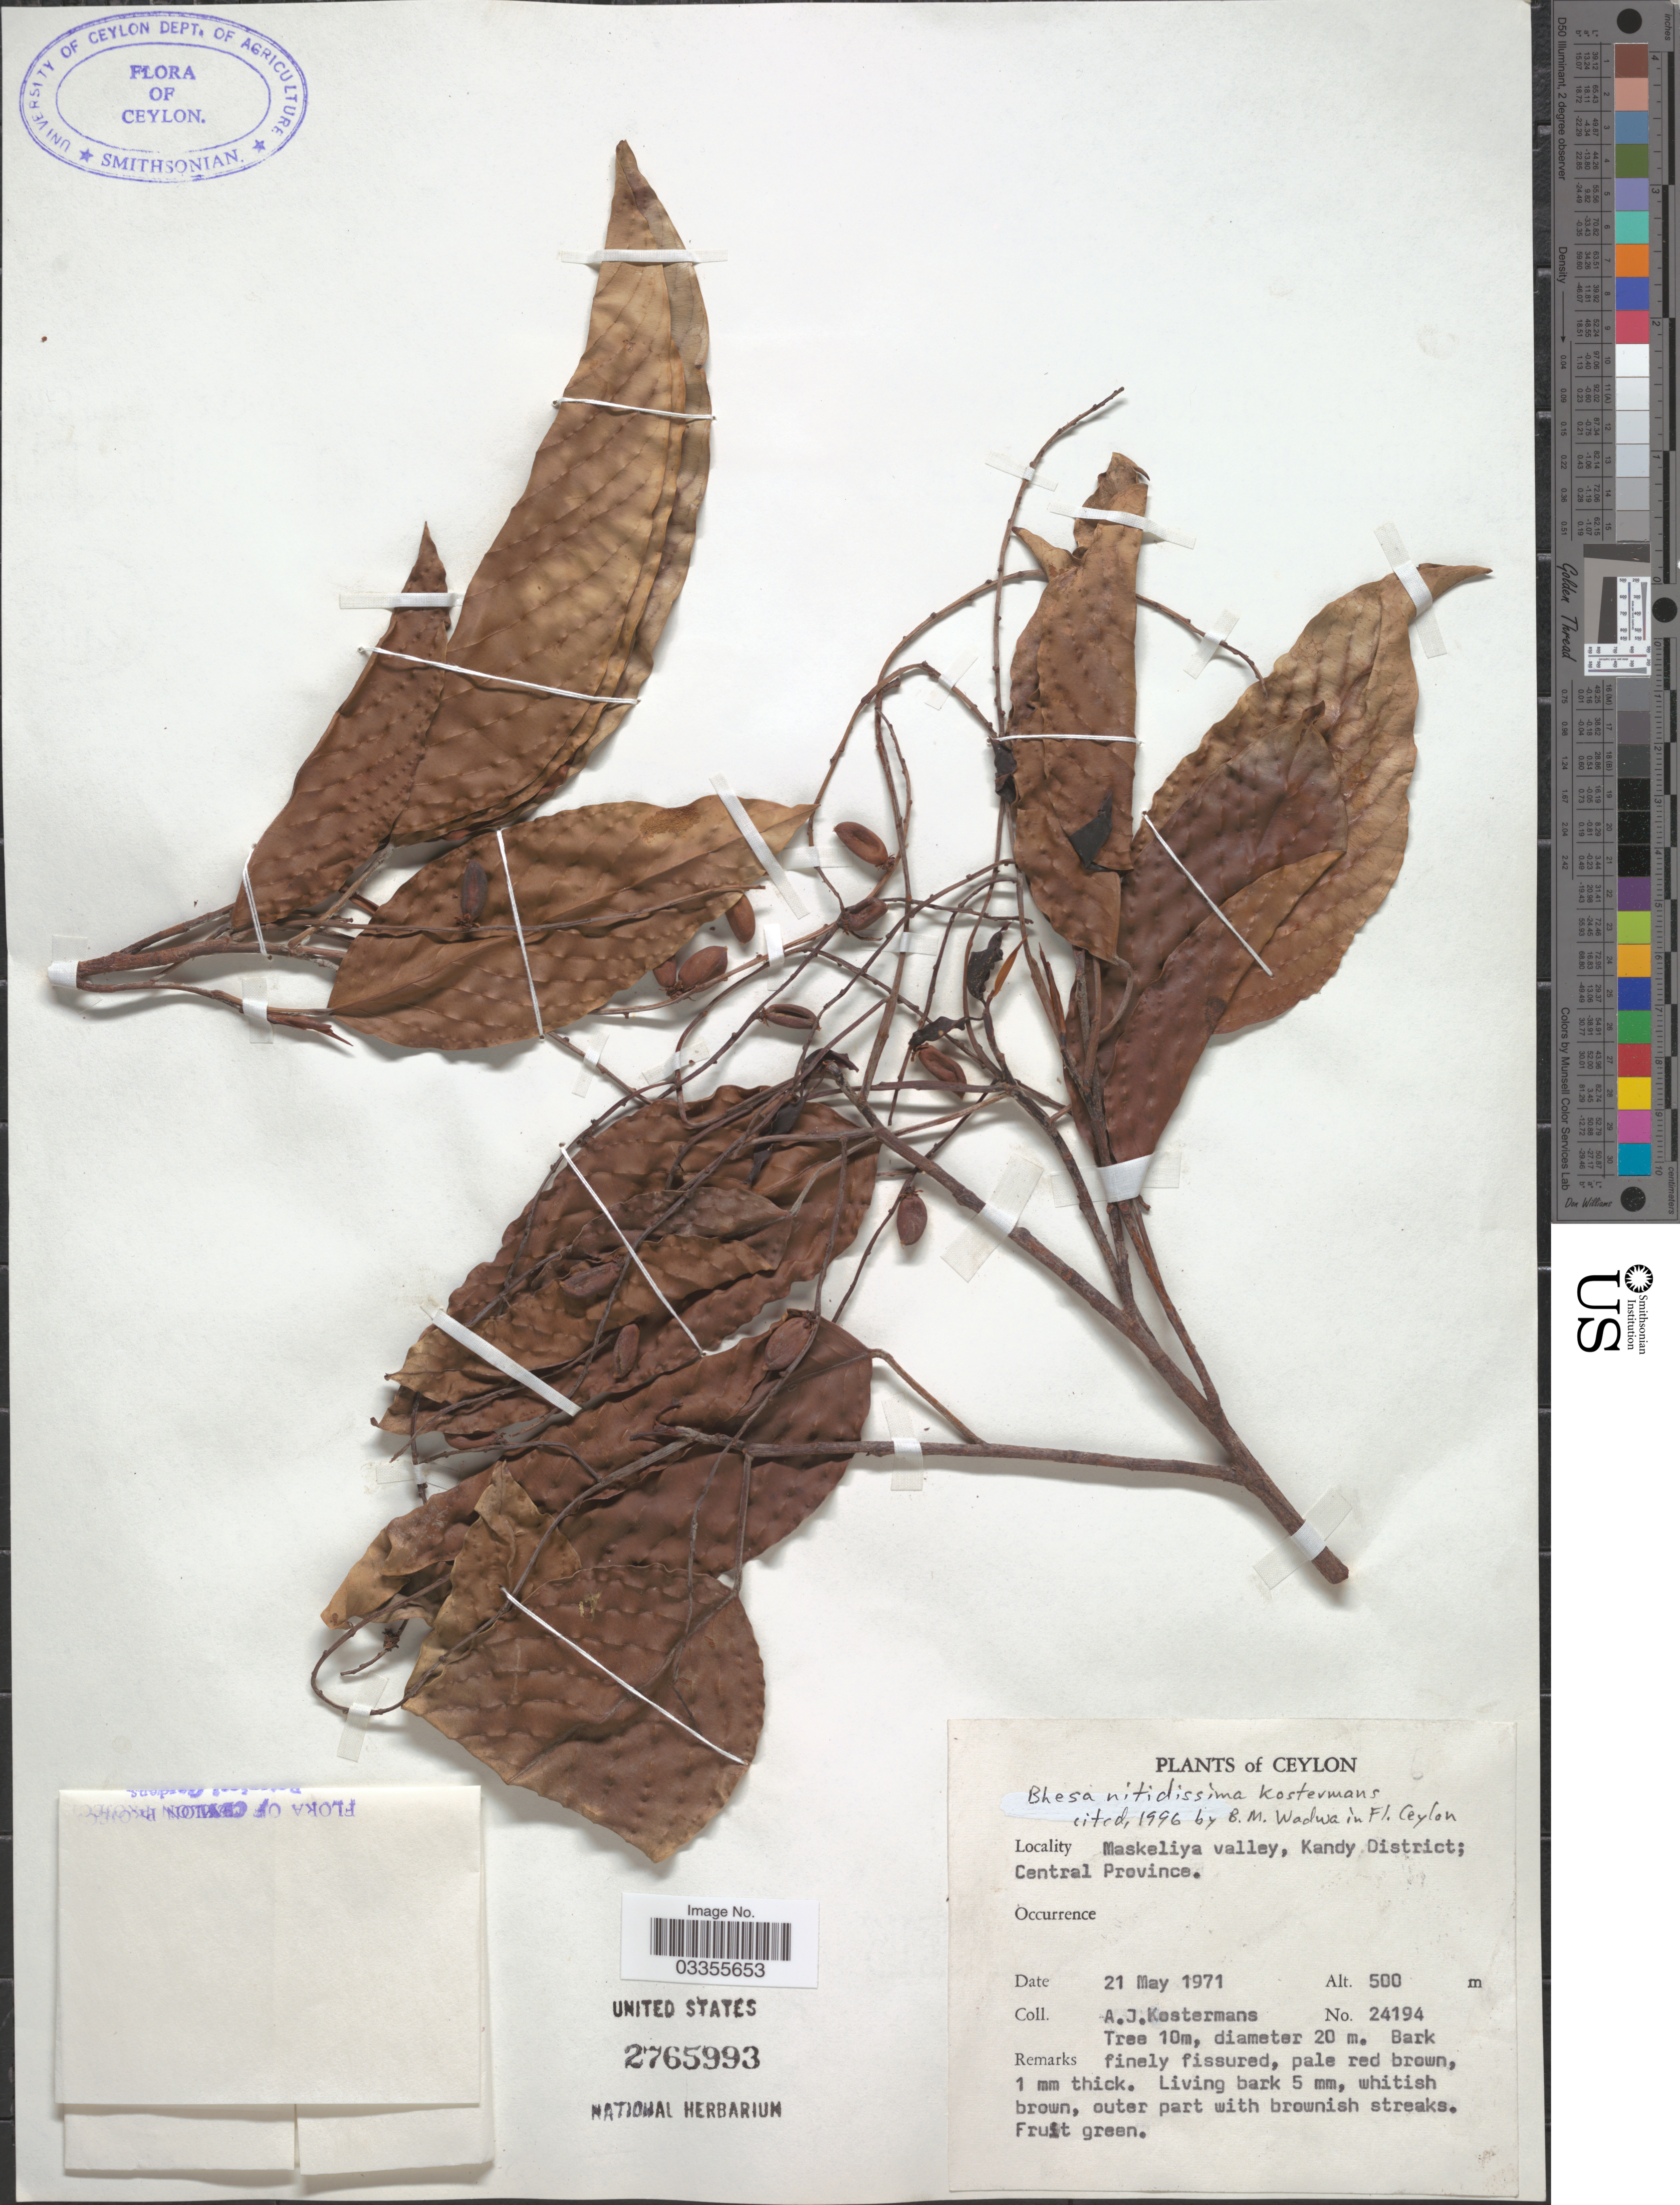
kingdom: Plantae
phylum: Tracheophyta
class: Magnoliopsida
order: Malpighiales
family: Centroplacaceae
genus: Bhesa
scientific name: Bhesa nitidissima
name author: Kosterm.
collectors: A. J. G. Kostermans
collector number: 24194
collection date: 1971-05-21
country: Sri Lanka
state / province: Central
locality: Ceylon. Maskeliya valley, Kandy District.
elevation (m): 500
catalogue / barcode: US 2765993